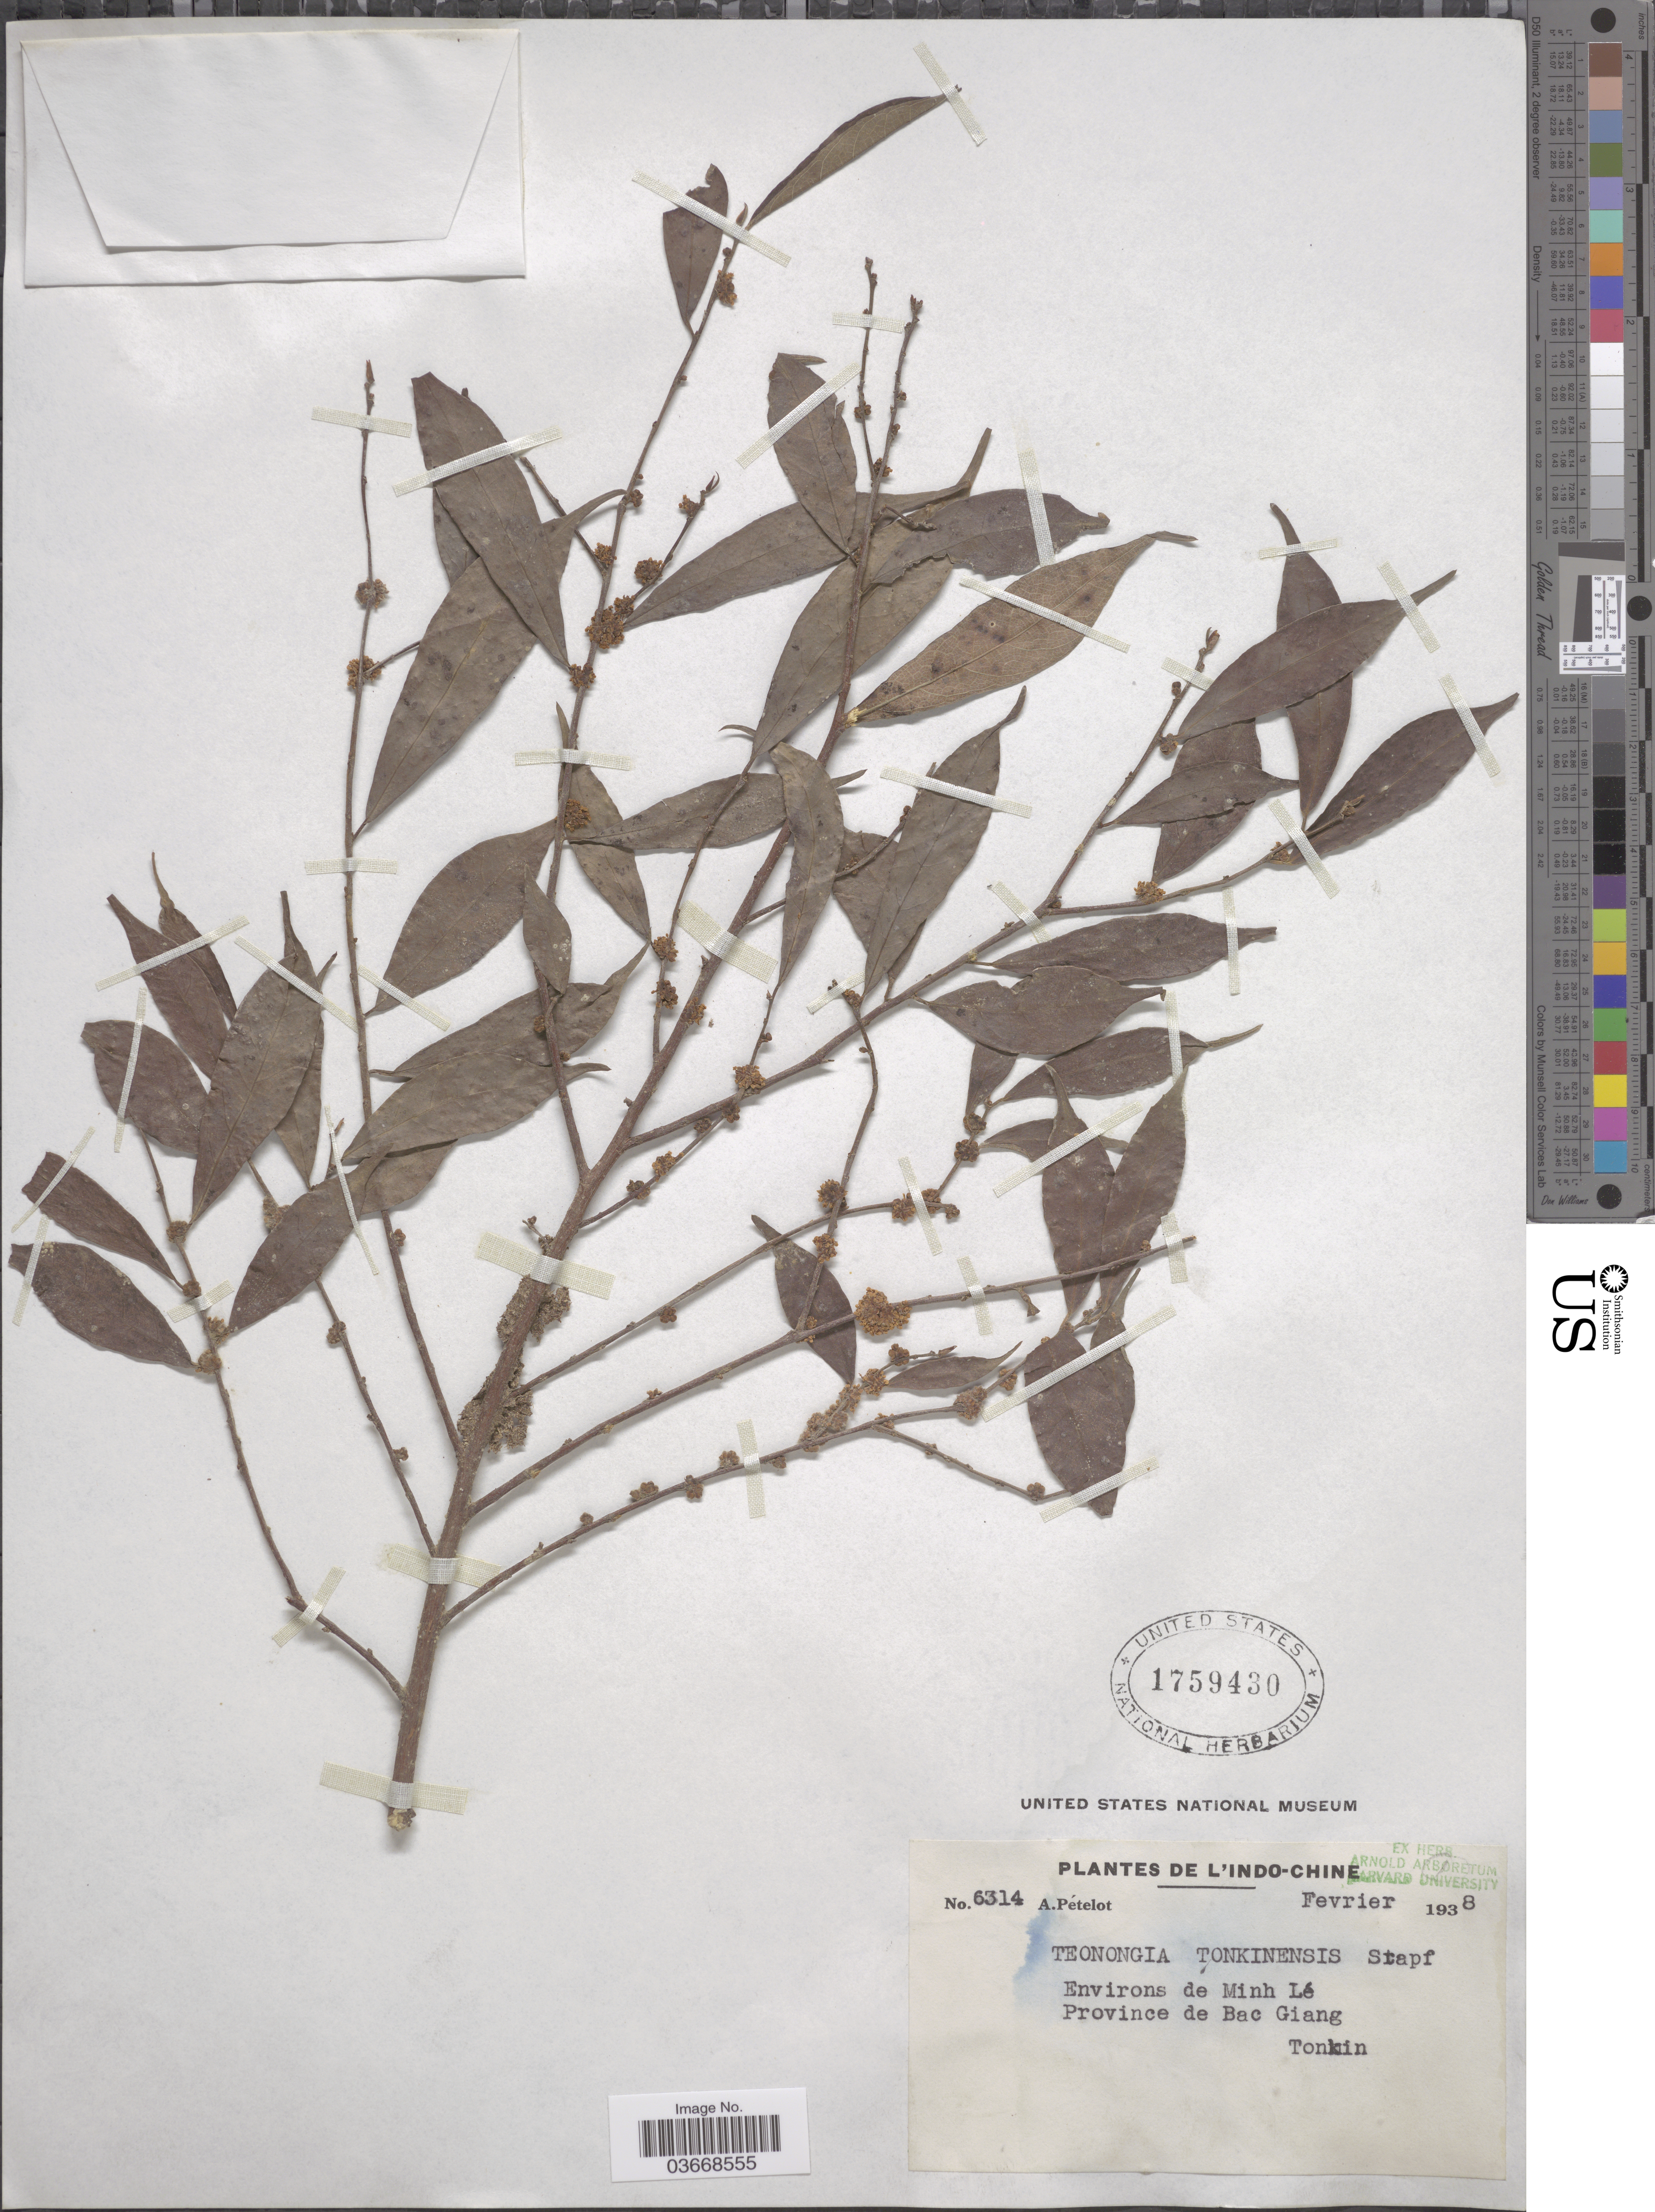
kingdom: Plantae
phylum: Tracheophyta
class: Magnoliopsida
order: Rosales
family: Moraceae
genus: Bleekrodea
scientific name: Bleekrodea tonkinensis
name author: Eberh. & Dubard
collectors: A. Petelot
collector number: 6314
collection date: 1938-02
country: Vietnam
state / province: Bac Giang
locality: Environs de Minh Lé. Tonkin.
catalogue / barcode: US 1759430